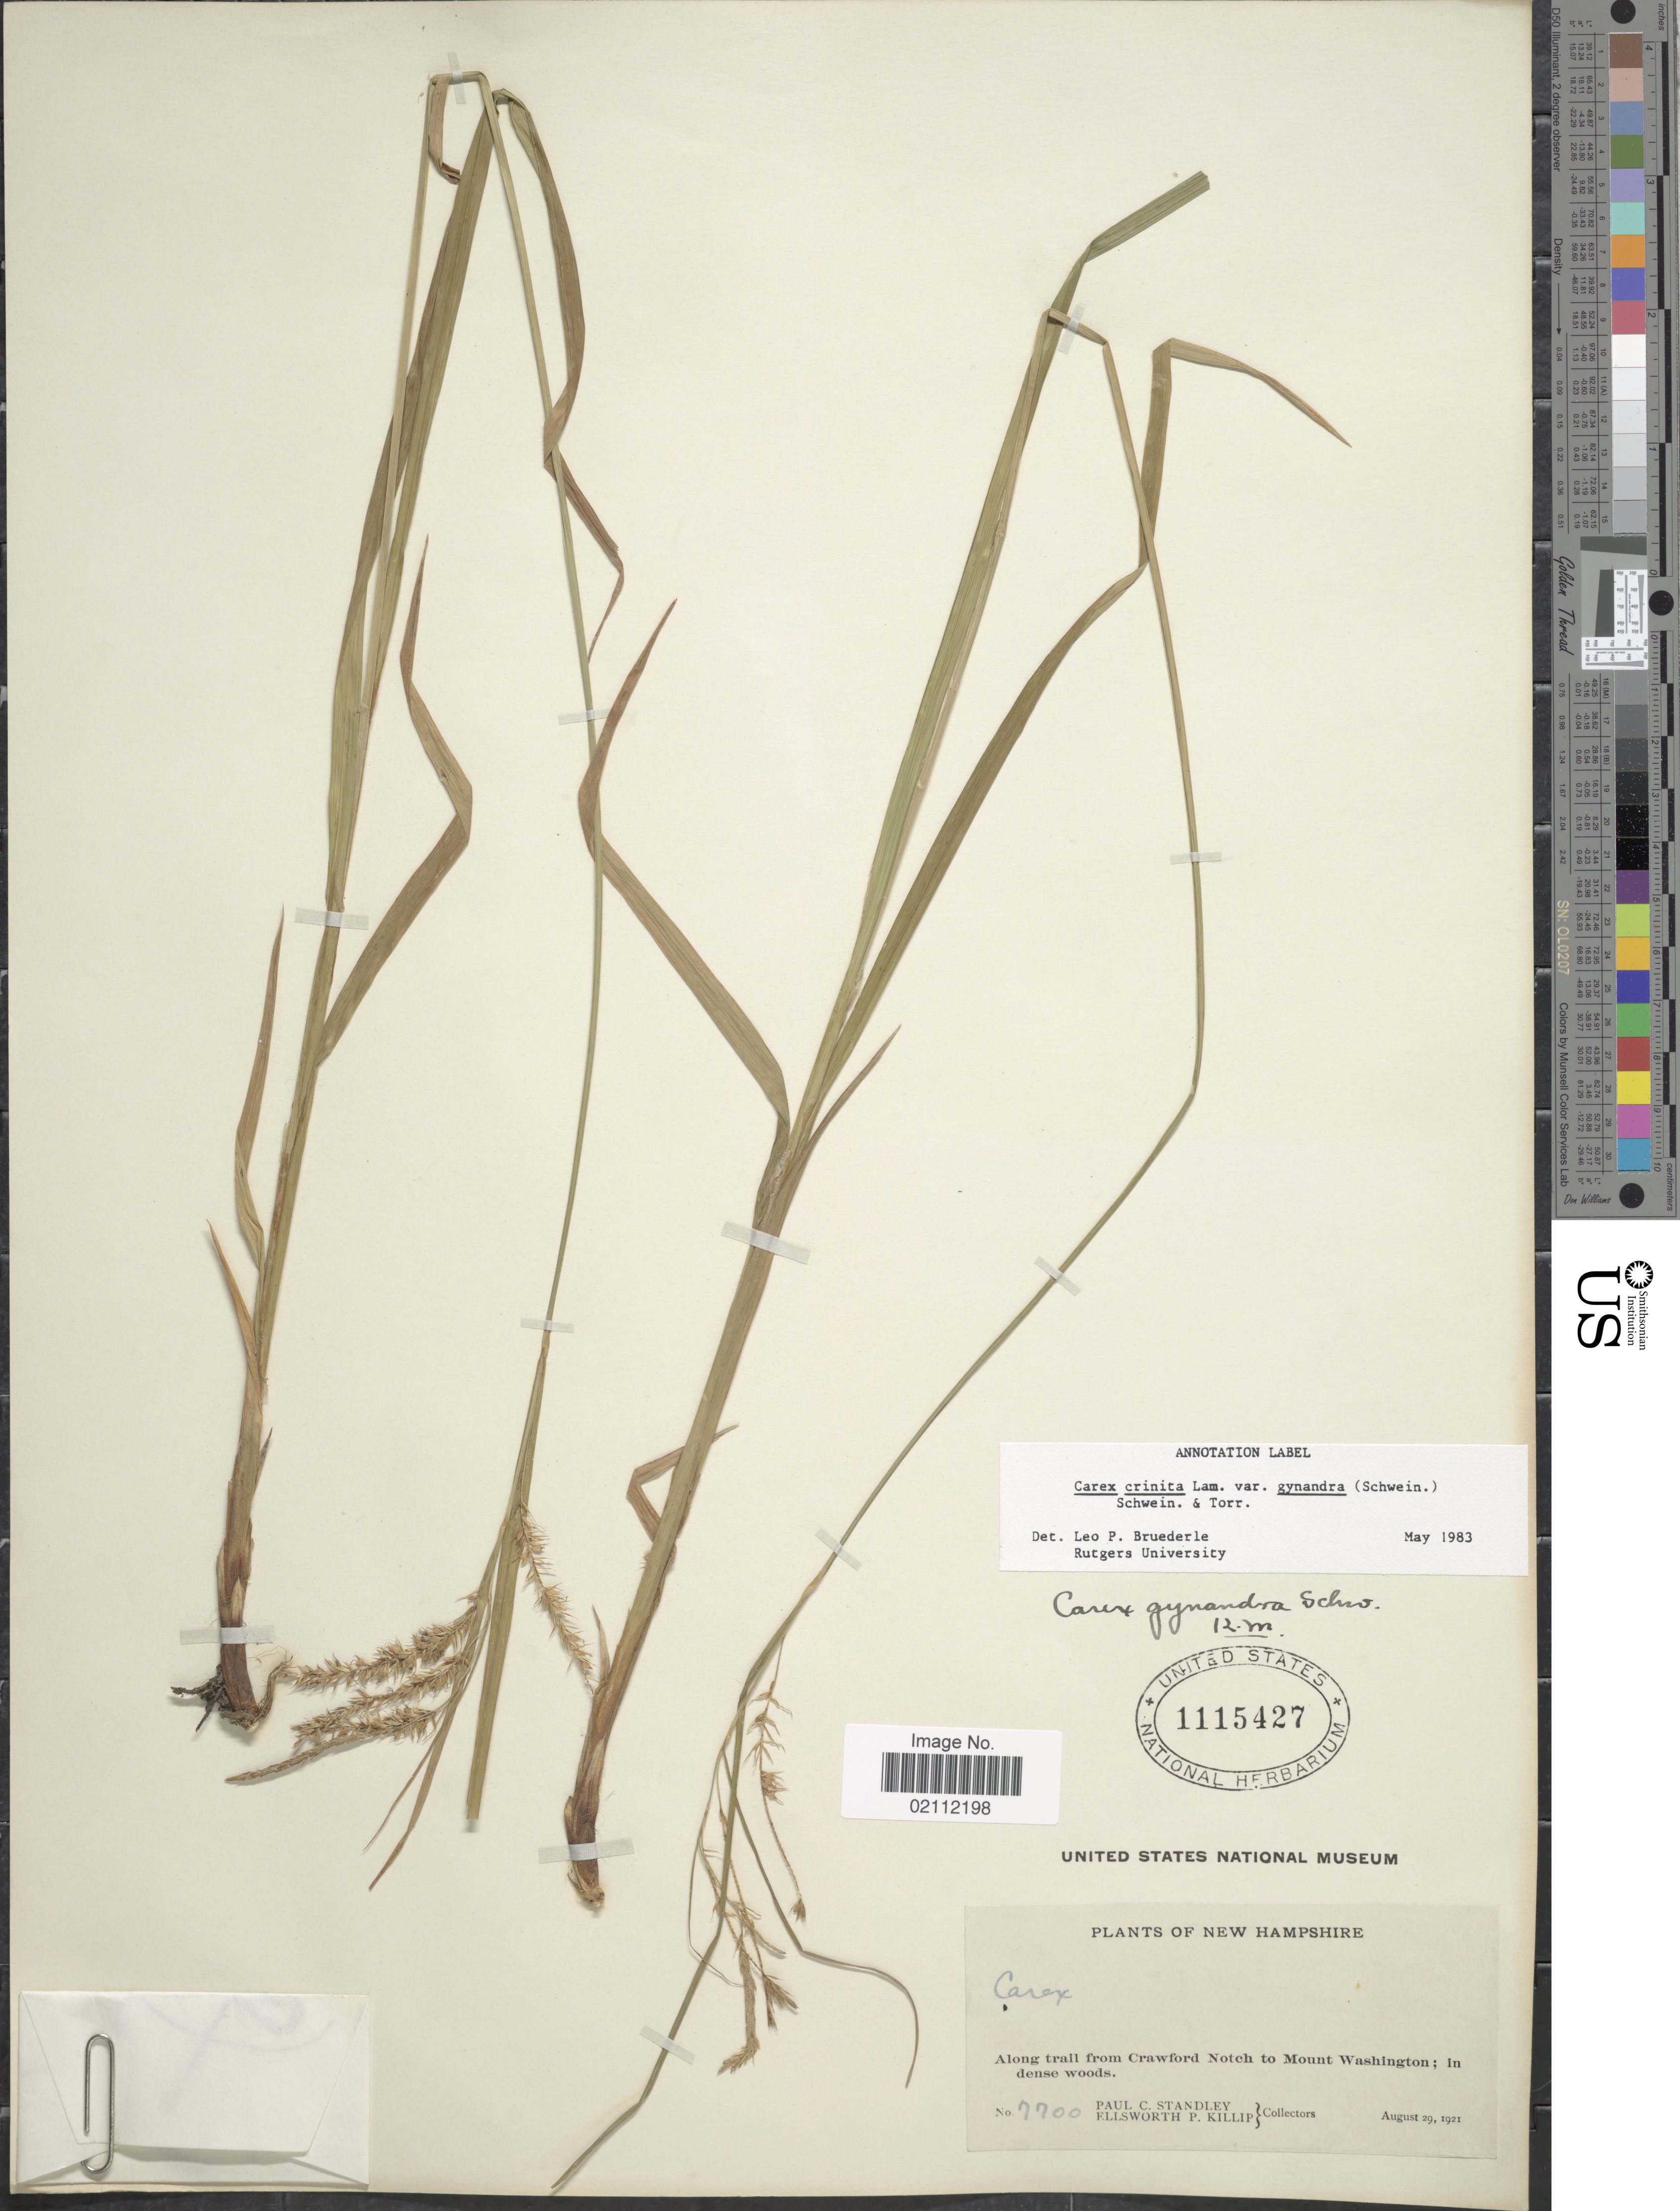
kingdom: Plantae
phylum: Tracheophyta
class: Liliopsida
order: Poales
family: Cyperaceae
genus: Carex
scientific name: Carex gynandra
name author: Schwein.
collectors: P. C. Standley & E. P. Killip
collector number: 7700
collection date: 1921-08-29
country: United States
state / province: New Hampshire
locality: Along trail from Crawford Notch to Mount Washington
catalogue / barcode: US 1115427